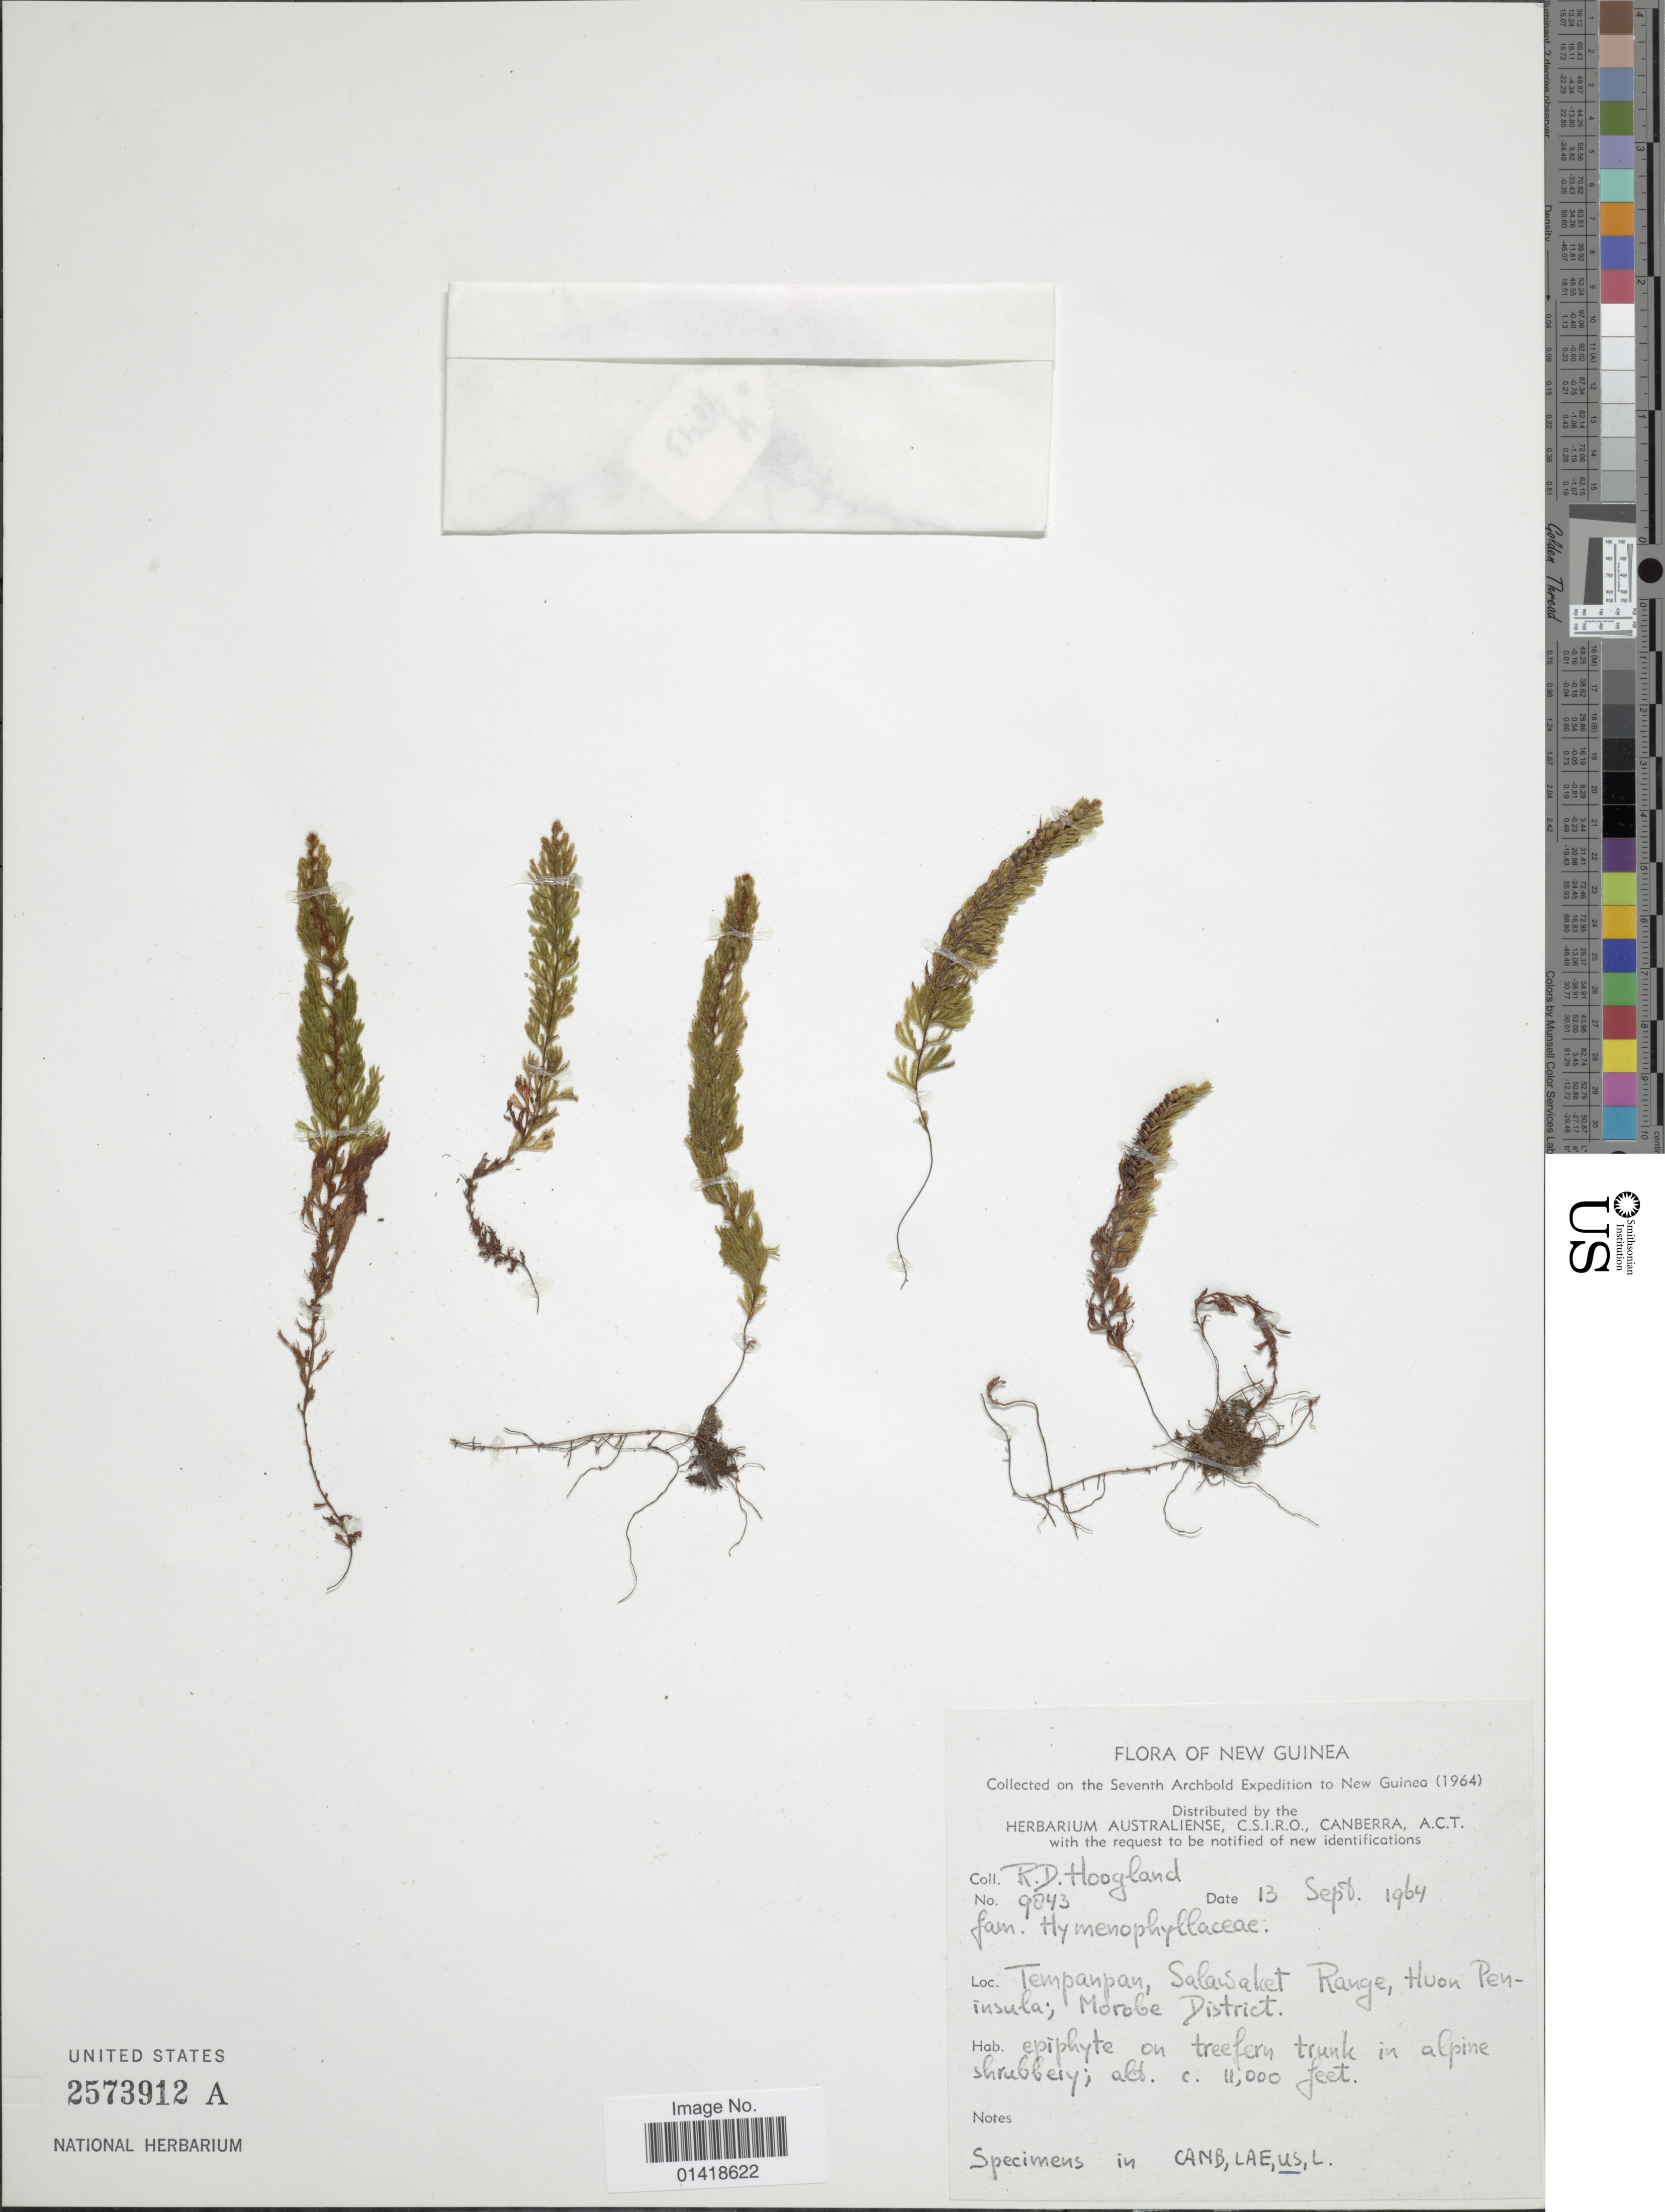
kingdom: Plantae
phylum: Tracheophyta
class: Polypodiopsida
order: Hymenophyllales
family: Hymenophyllaceae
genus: Hymenophyllum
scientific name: Hymenophyllum sp.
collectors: R. D. Hoogland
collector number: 9843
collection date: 1964-09-13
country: Papua New Guinea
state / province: Morobe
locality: New Guinea. Tempanpan. Salawsaket Range, Huon Peninsula; Morobe District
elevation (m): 3353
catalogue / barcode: US 2573912A